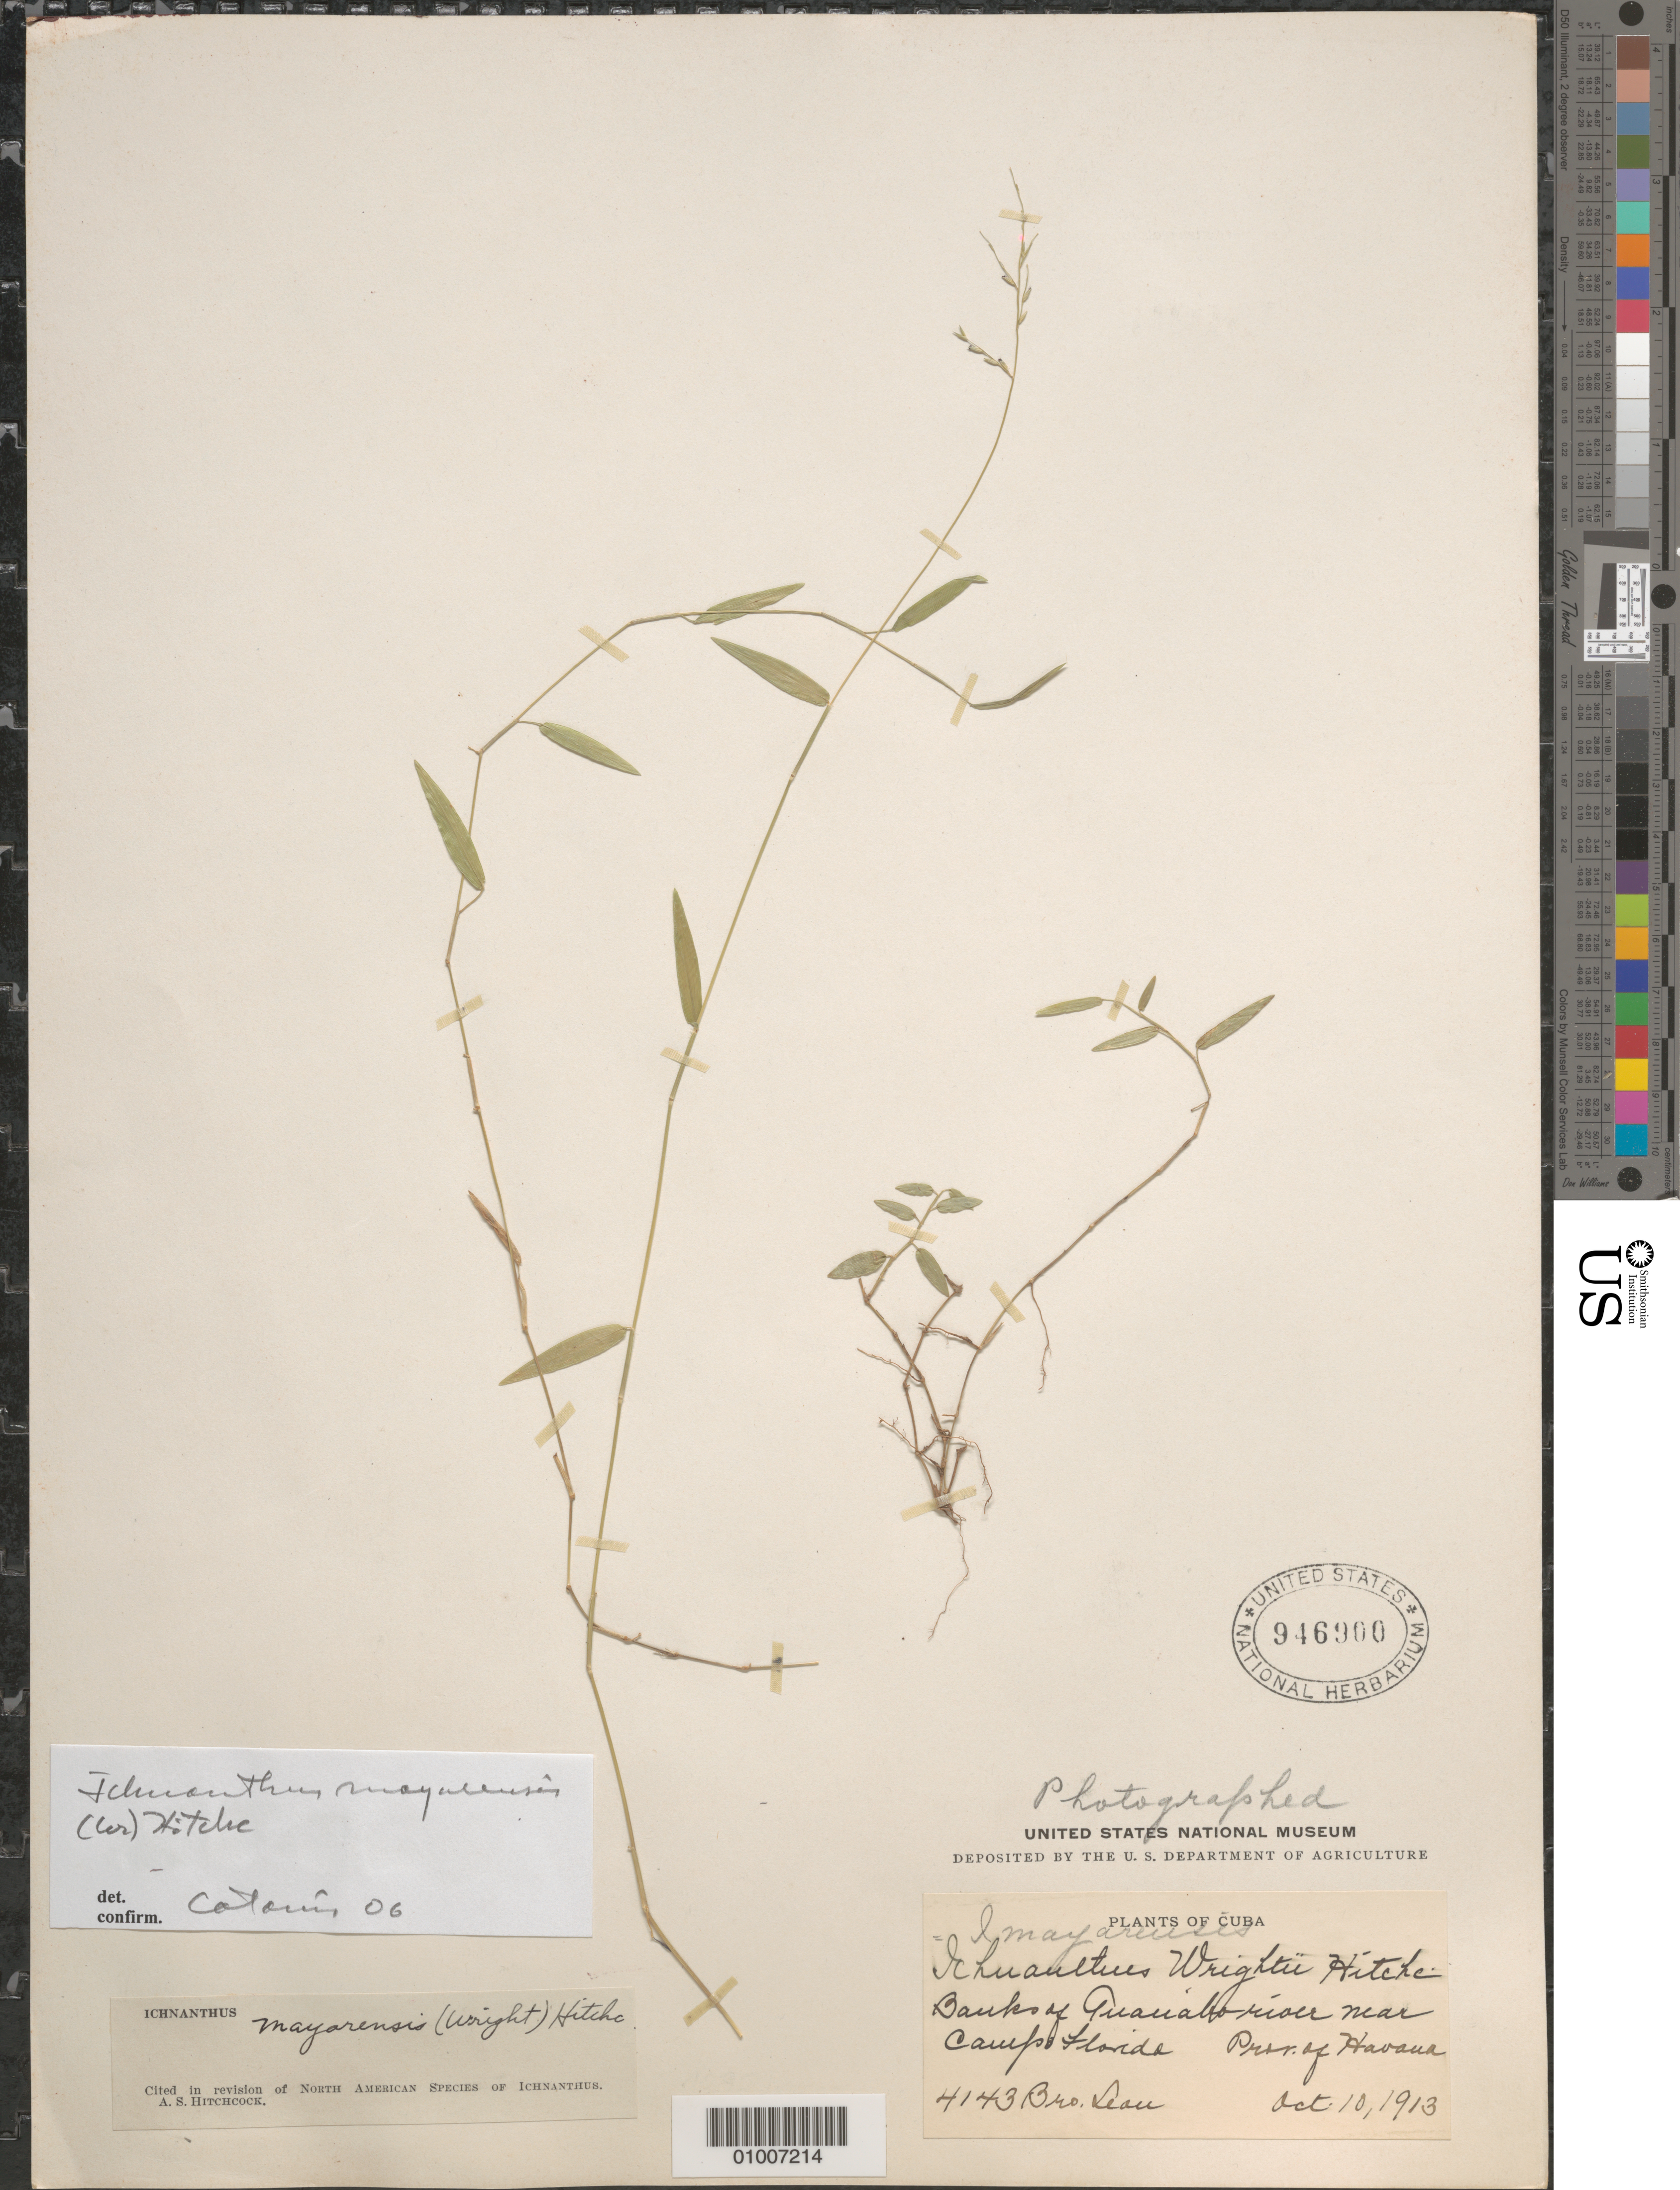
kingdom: Plantae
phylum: Tracheophyta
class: Liliopsida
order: Poales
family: Poaceae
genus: Ichnanthus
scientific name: Ichnanthus mayarensis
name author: (C. Wright) Hitchc.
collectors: Bro. León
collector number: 4143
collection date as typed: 10 Oct 1913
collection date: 1913-10-10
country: Cuba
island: Cuba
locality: Habana, banks of Quauabo river, Campo Florido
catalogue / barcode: US 946900